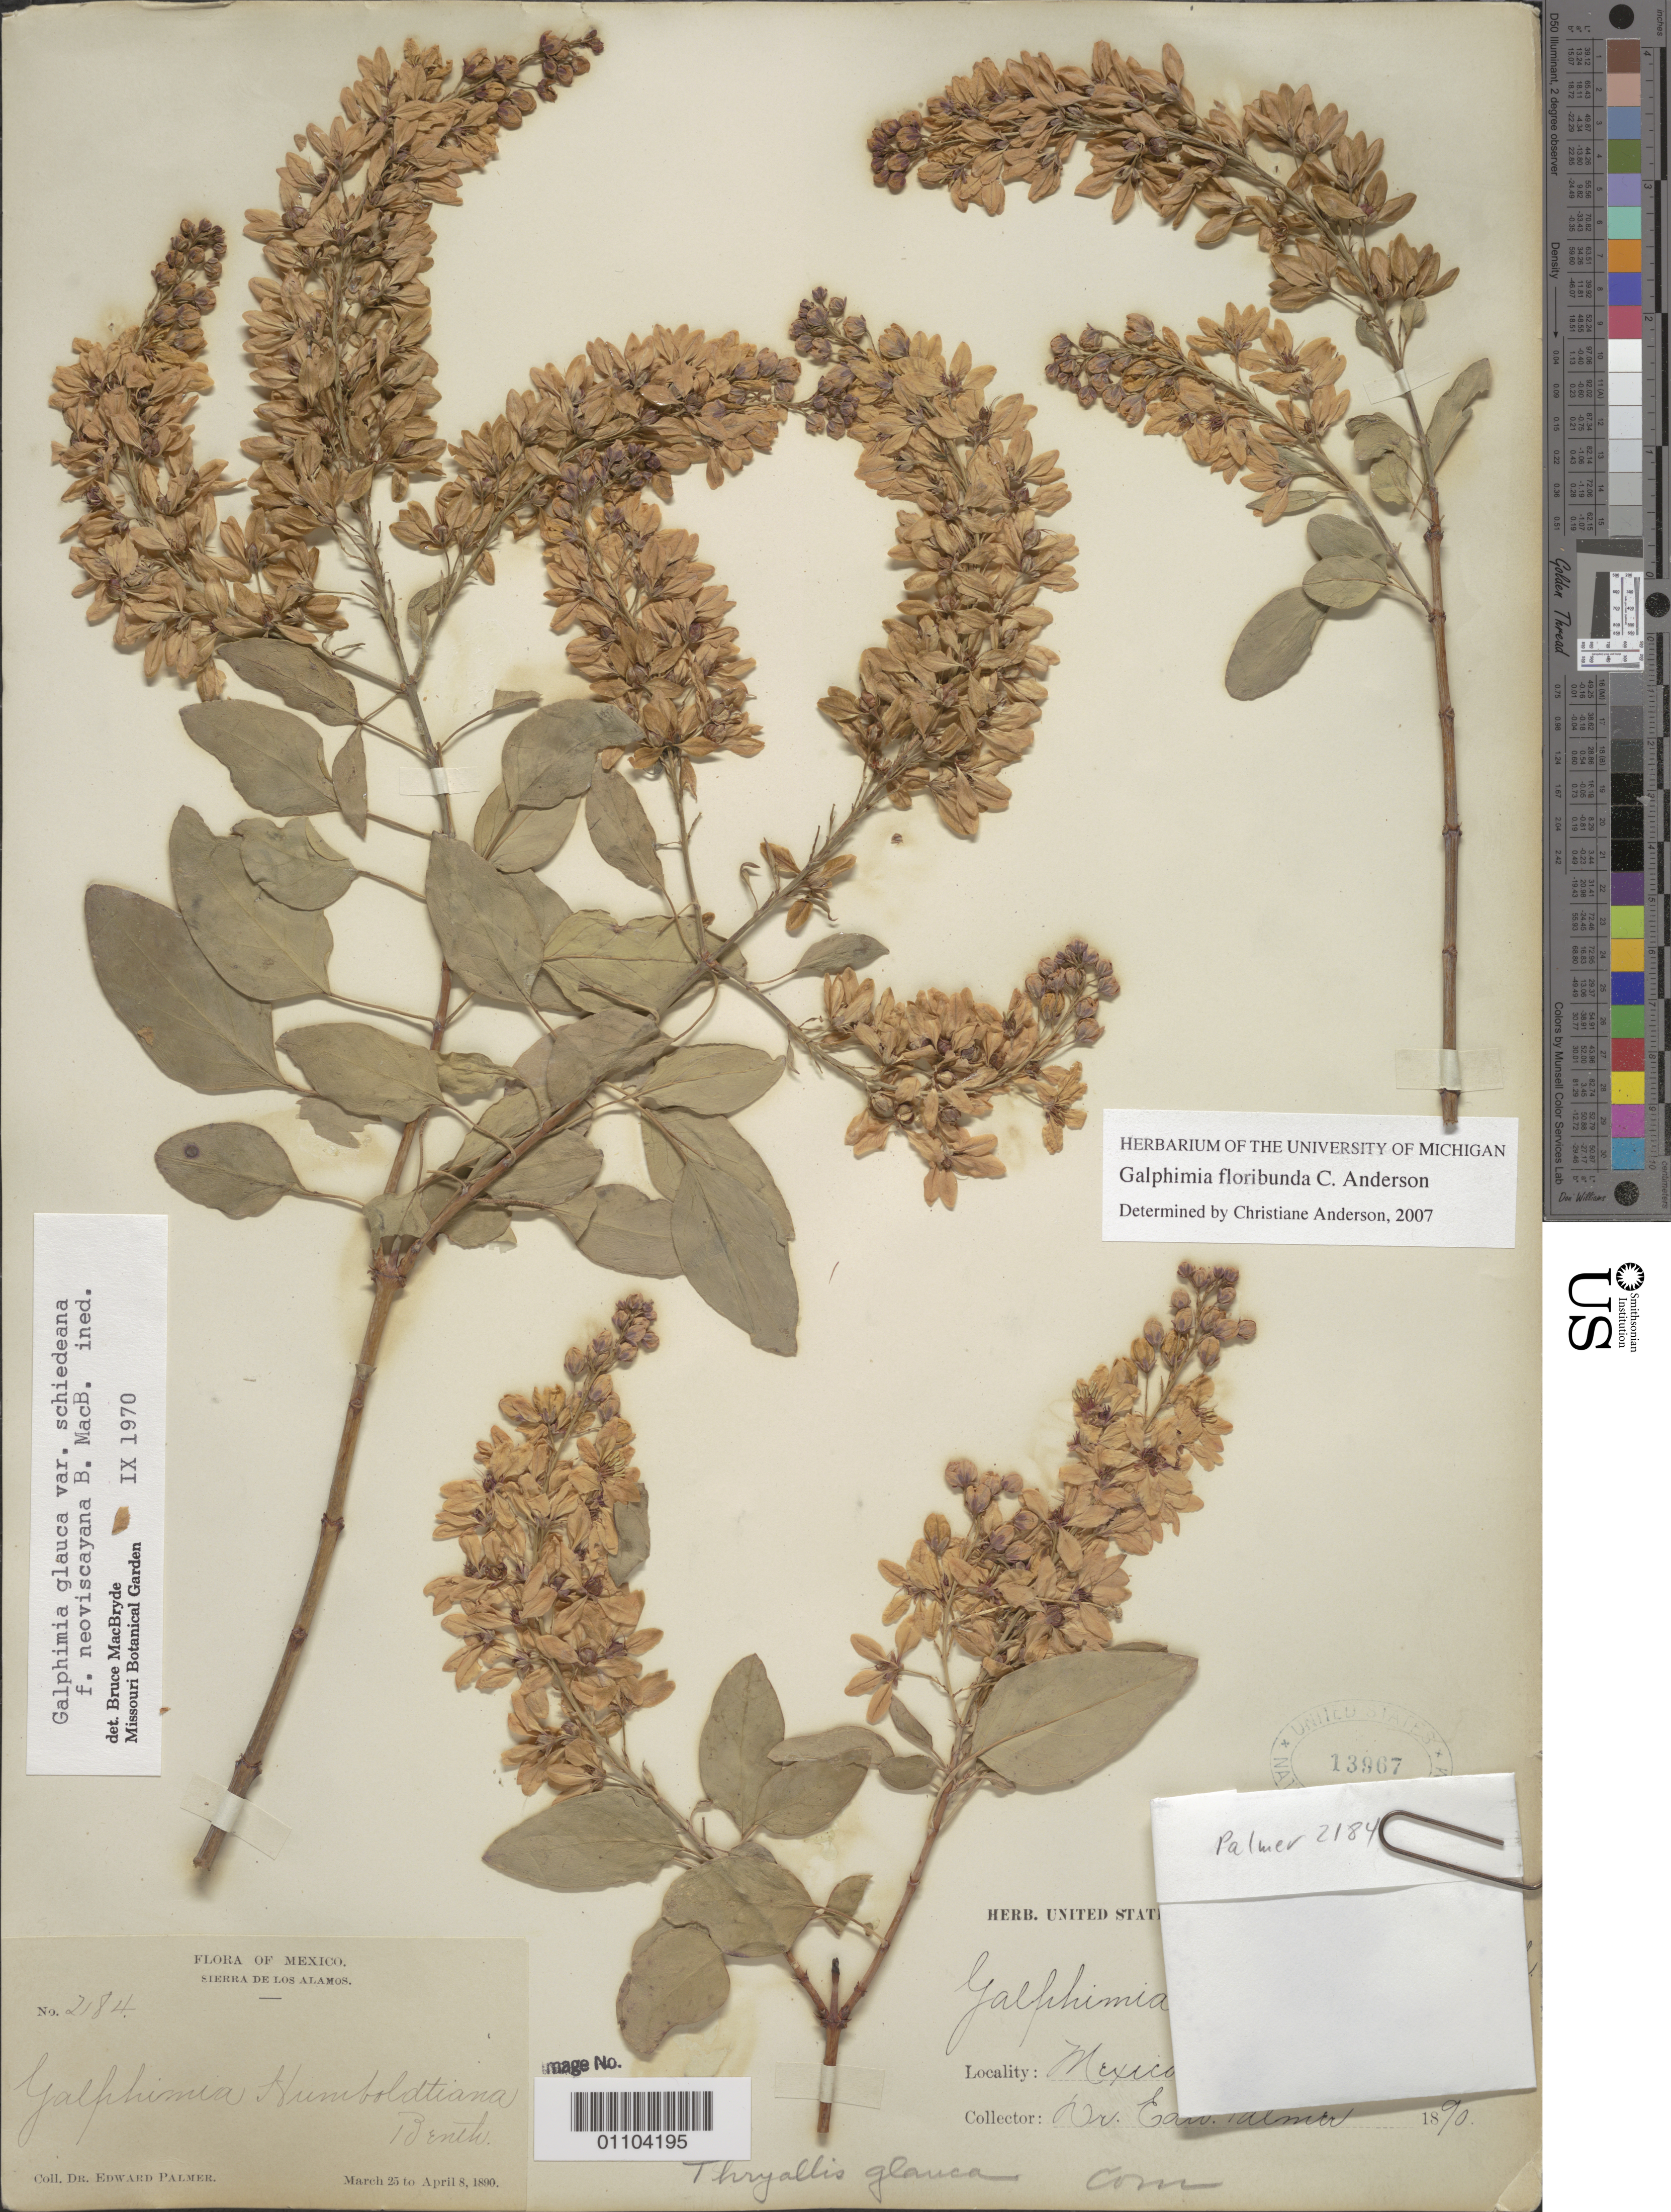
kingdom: Plantae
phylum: Tracheophyta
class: Magnoliopsida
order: Malpighiales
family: Malpighiaceae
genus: Galphimia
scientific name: Galphimia floribunda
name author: C. Anderson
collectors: E. Palmer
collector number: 2184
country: Mexico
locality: Sierra de Los Alamos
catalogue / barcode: US 13967